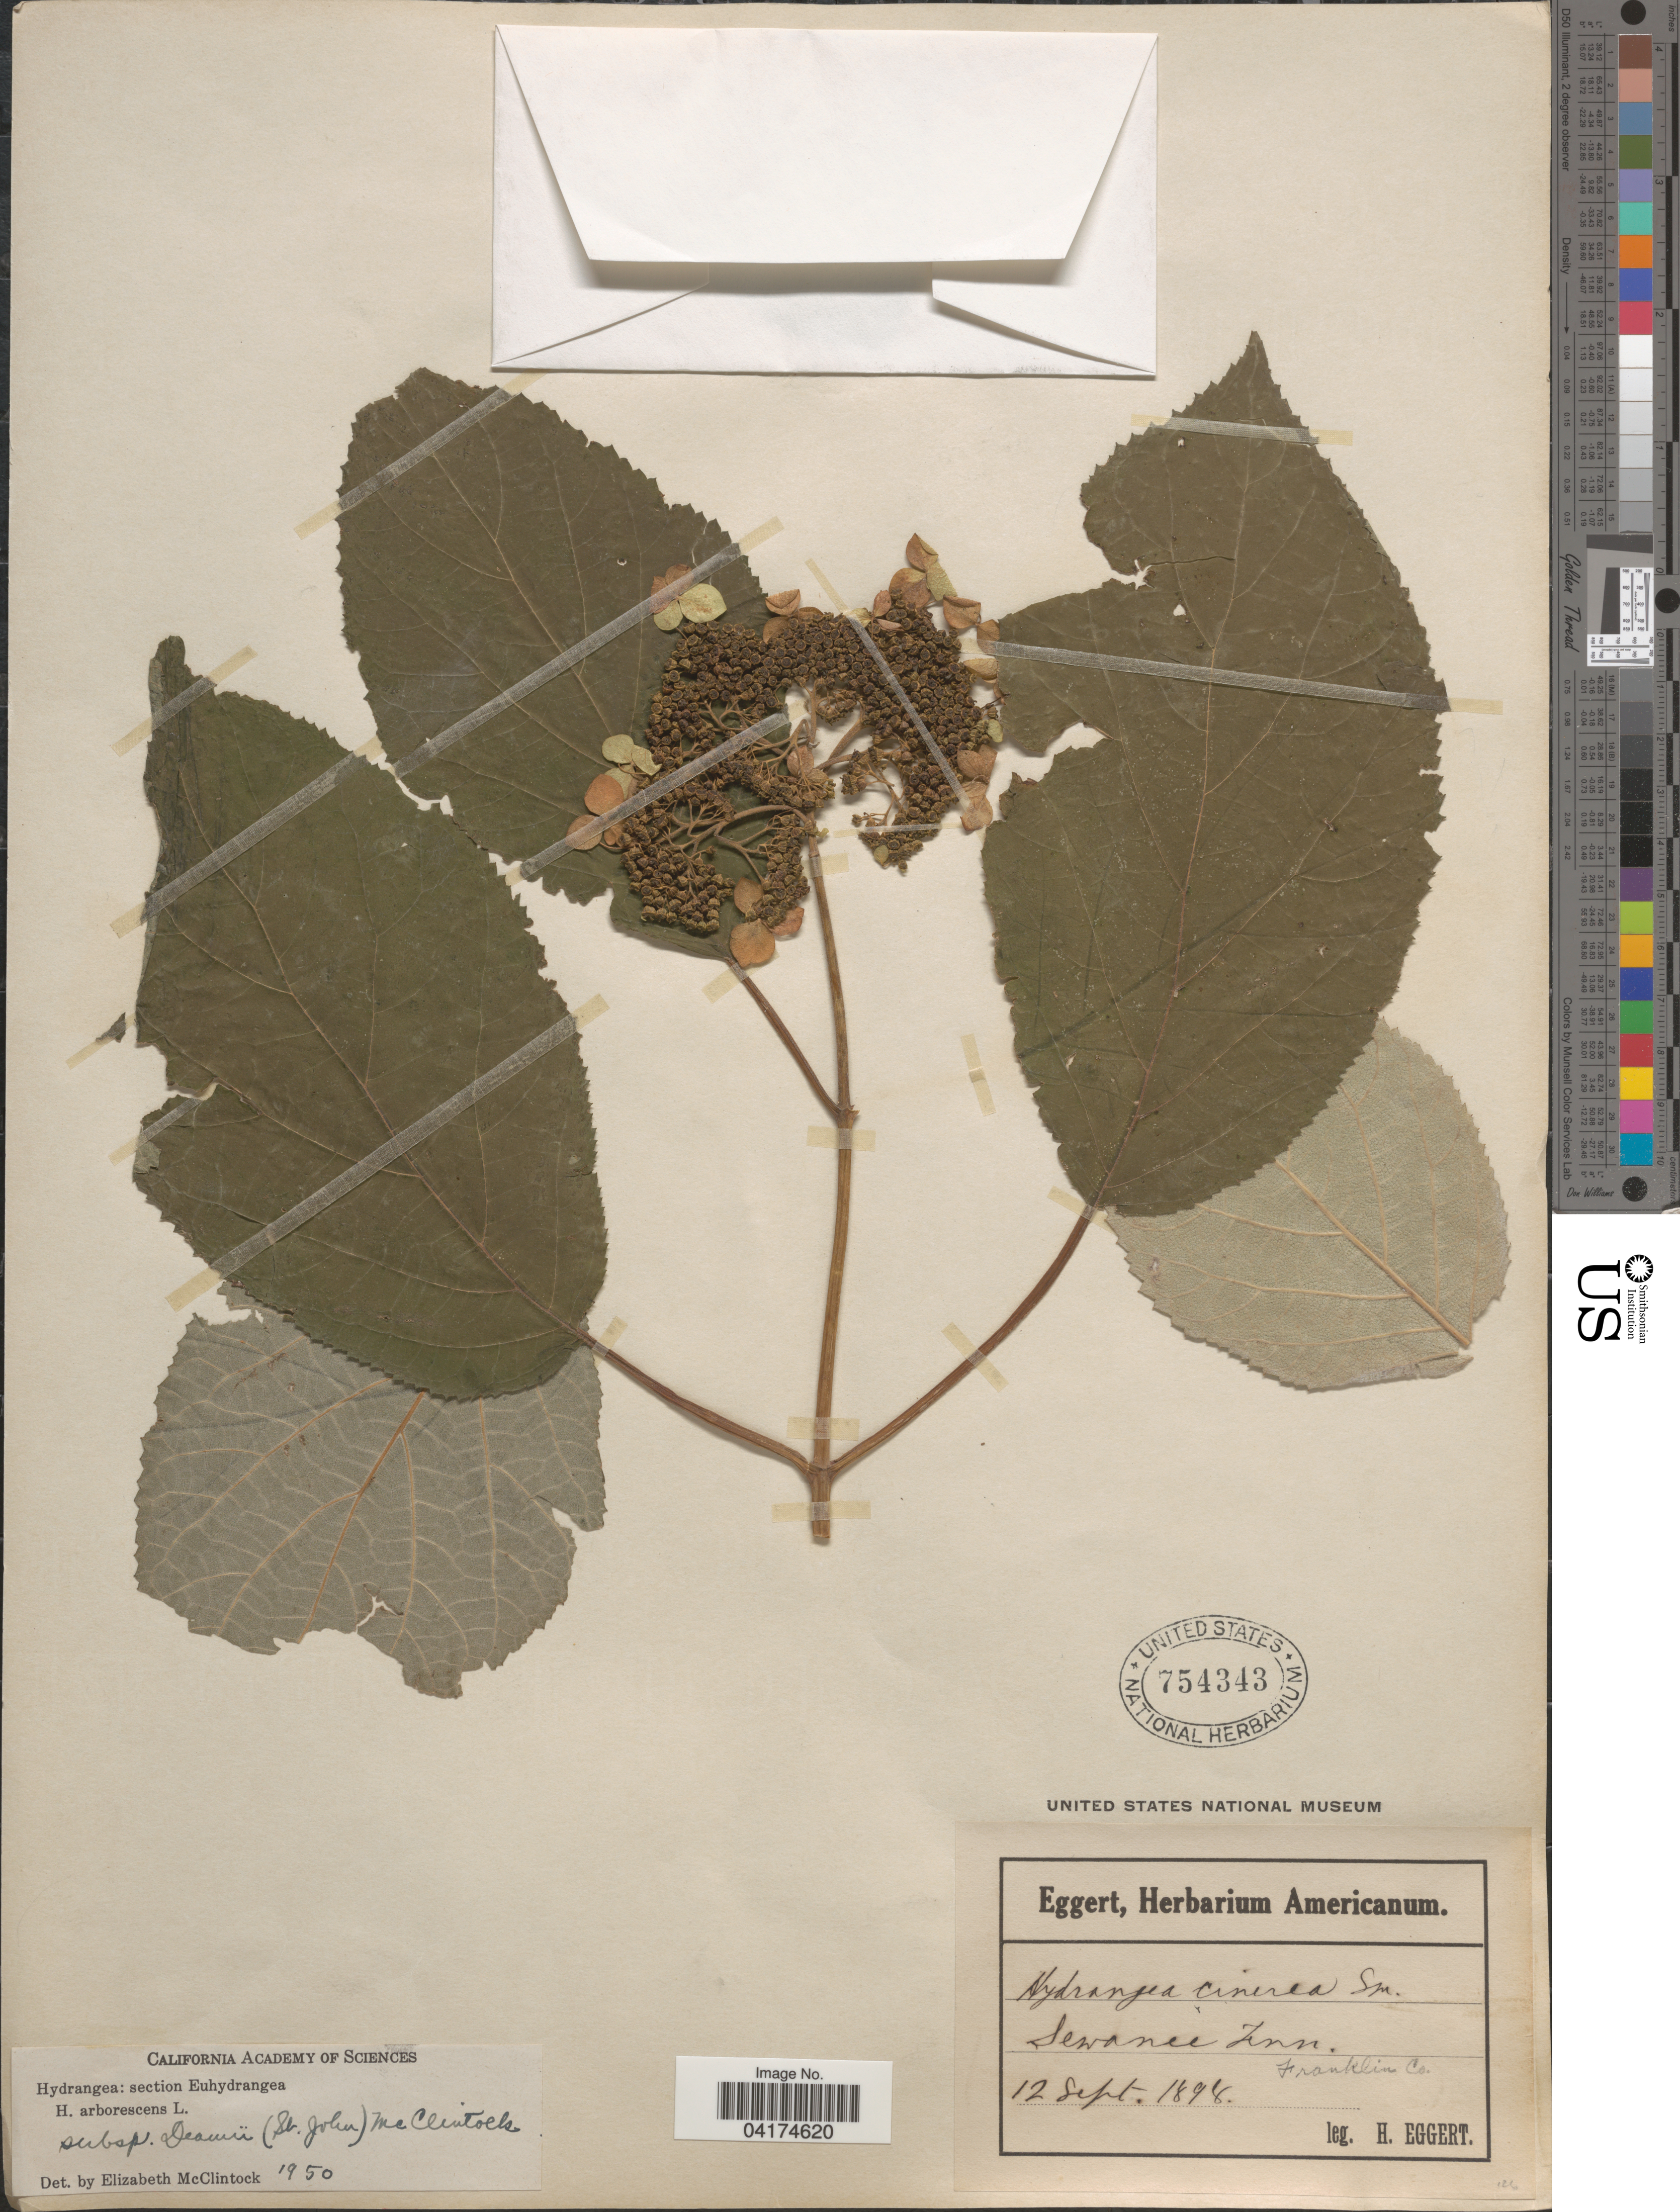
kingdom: Plantae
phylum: Tracheophyta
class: Magnoliopsida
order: Cornales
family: Hydrangeaceae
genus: Hydrangea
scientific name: Hydrangea arborescens var. deamii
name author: H. St. John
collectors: H. Eggert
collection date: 1898-09-12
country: United States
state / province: Tennessee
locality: Sewanee. Franklin Co.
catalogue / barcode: US 754343